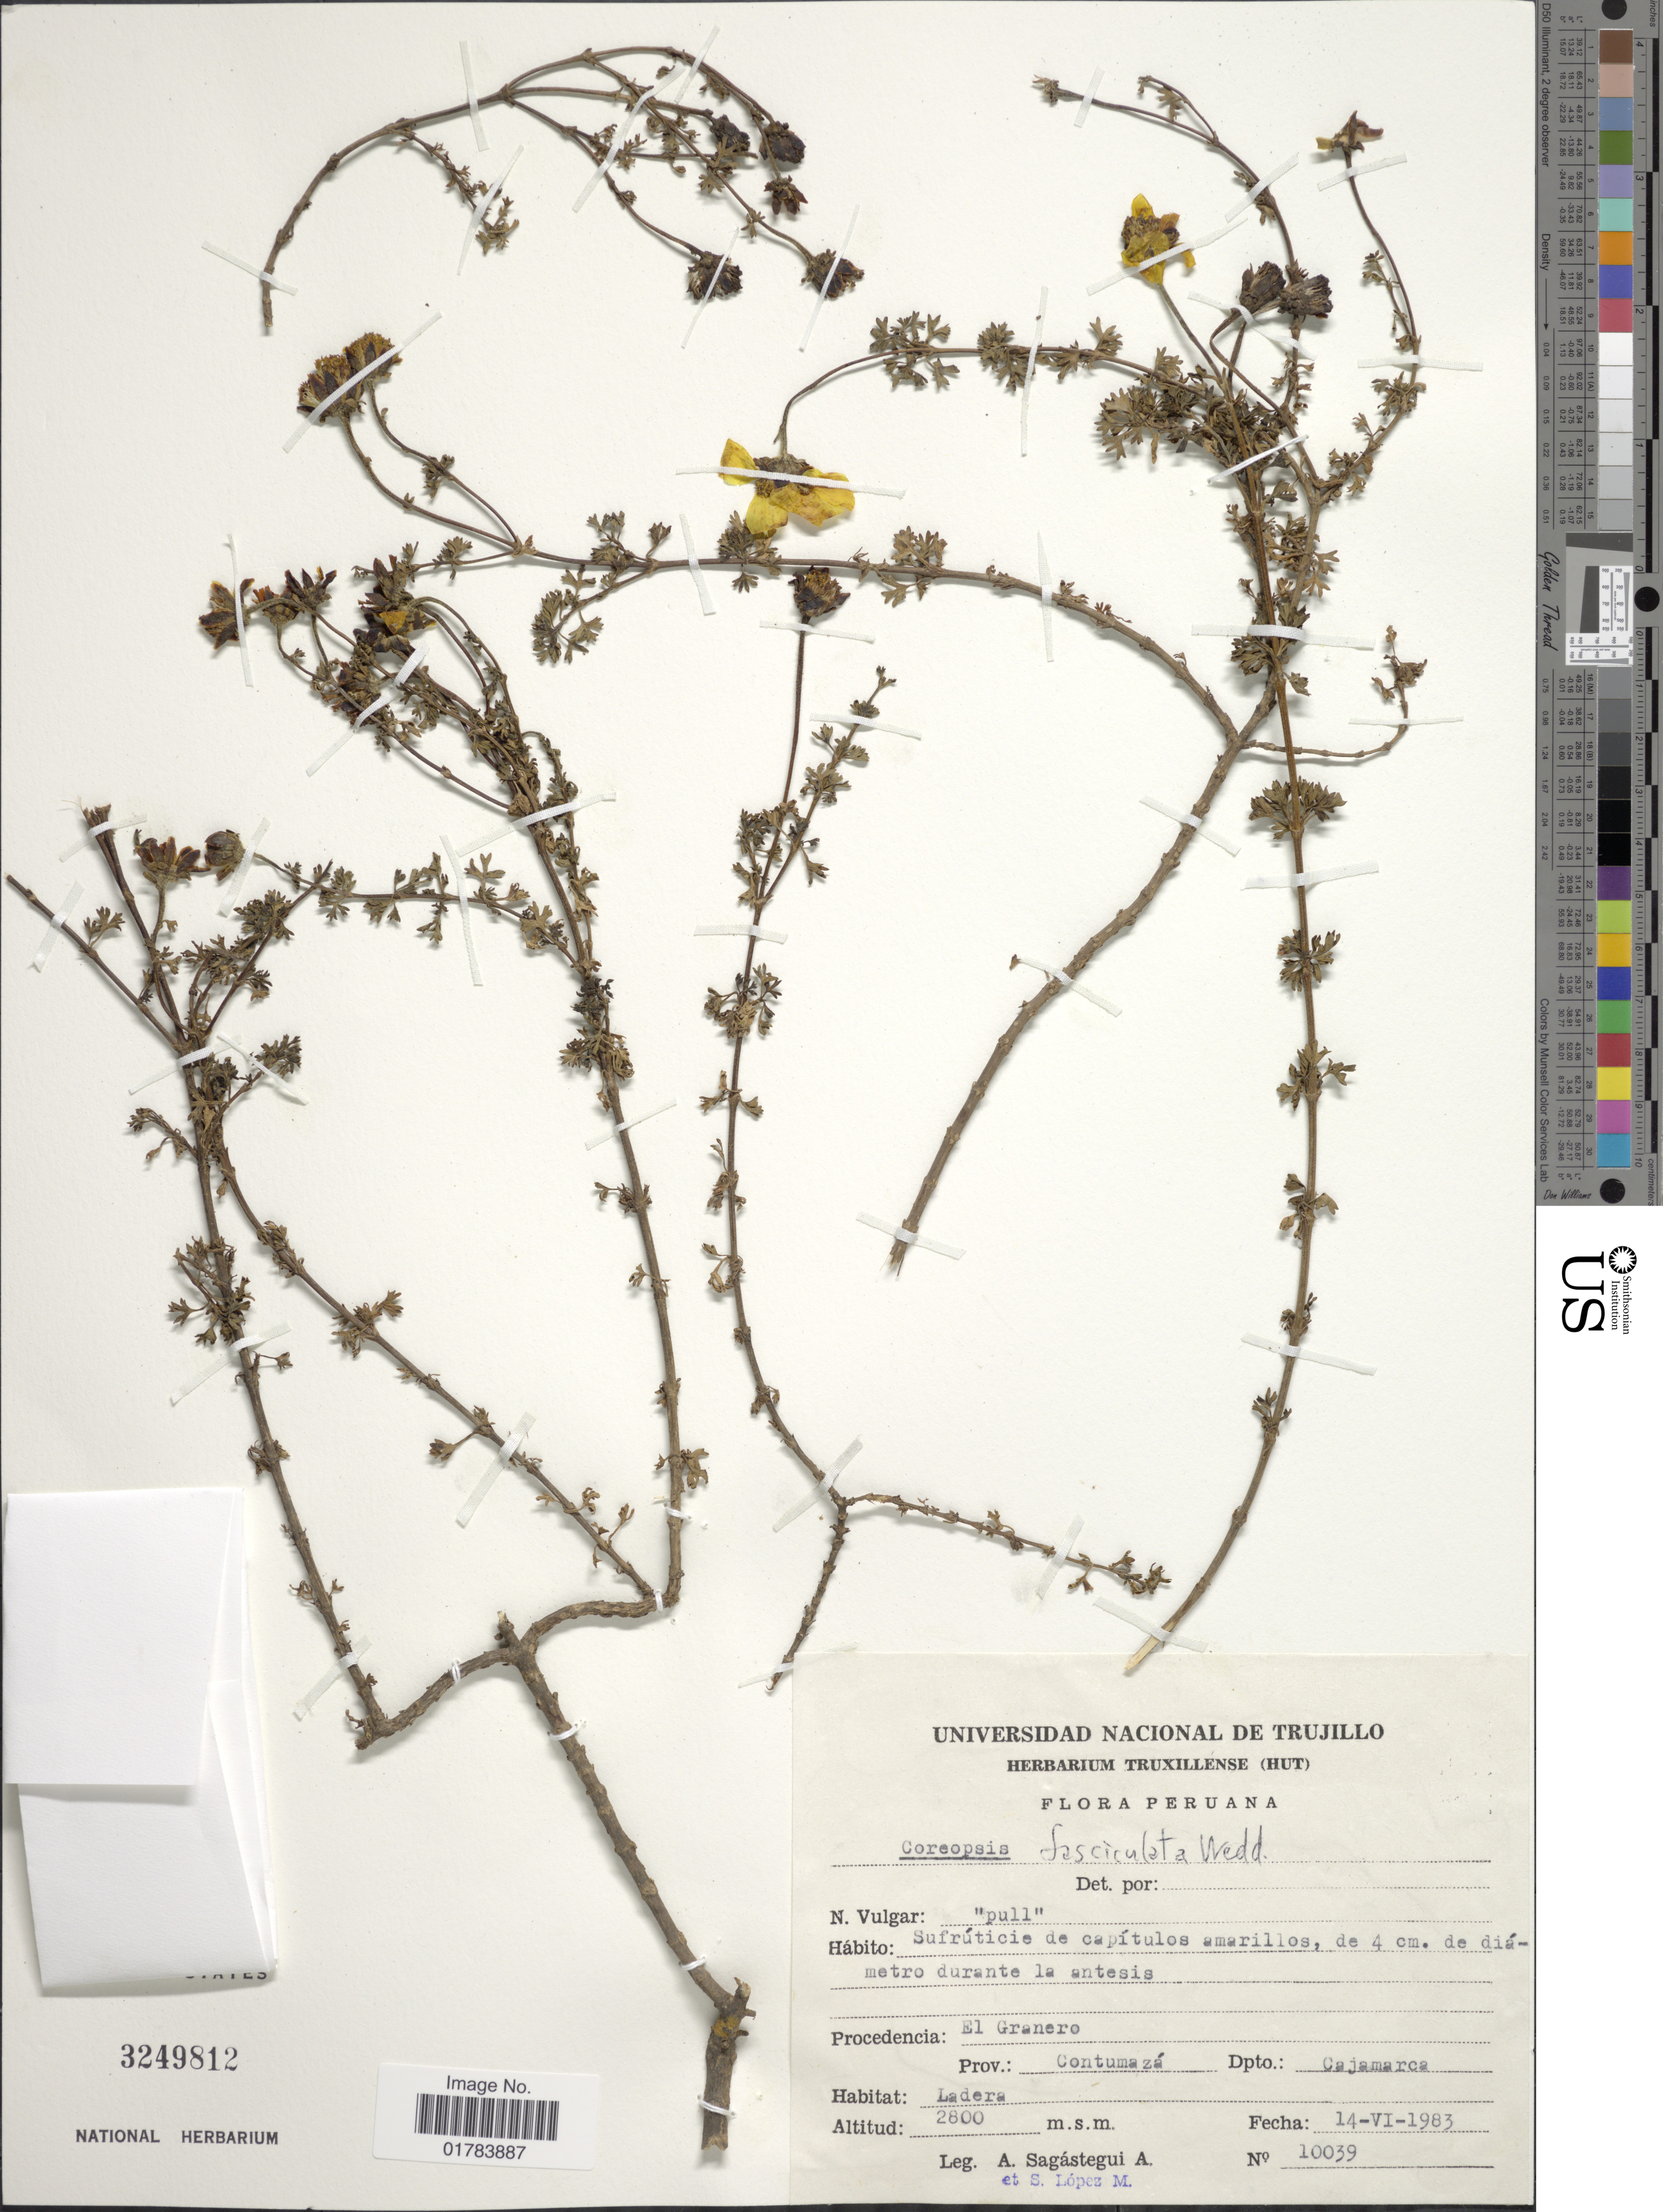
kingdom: Plantae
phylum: Tracheophyta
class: Magnoliopsida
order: Asterales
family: Asteraceae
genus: Coreopsis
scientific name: Coreopsis fasciculata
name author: Wedd.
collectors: A. Sagástegui A. & S. Lopez M.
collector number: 10039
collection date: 1983-06-14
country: Peru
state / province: Cajamarca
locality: Procedencia: El Granero, Prov.: Contumaza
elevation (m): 2800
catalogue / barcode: US 3249812